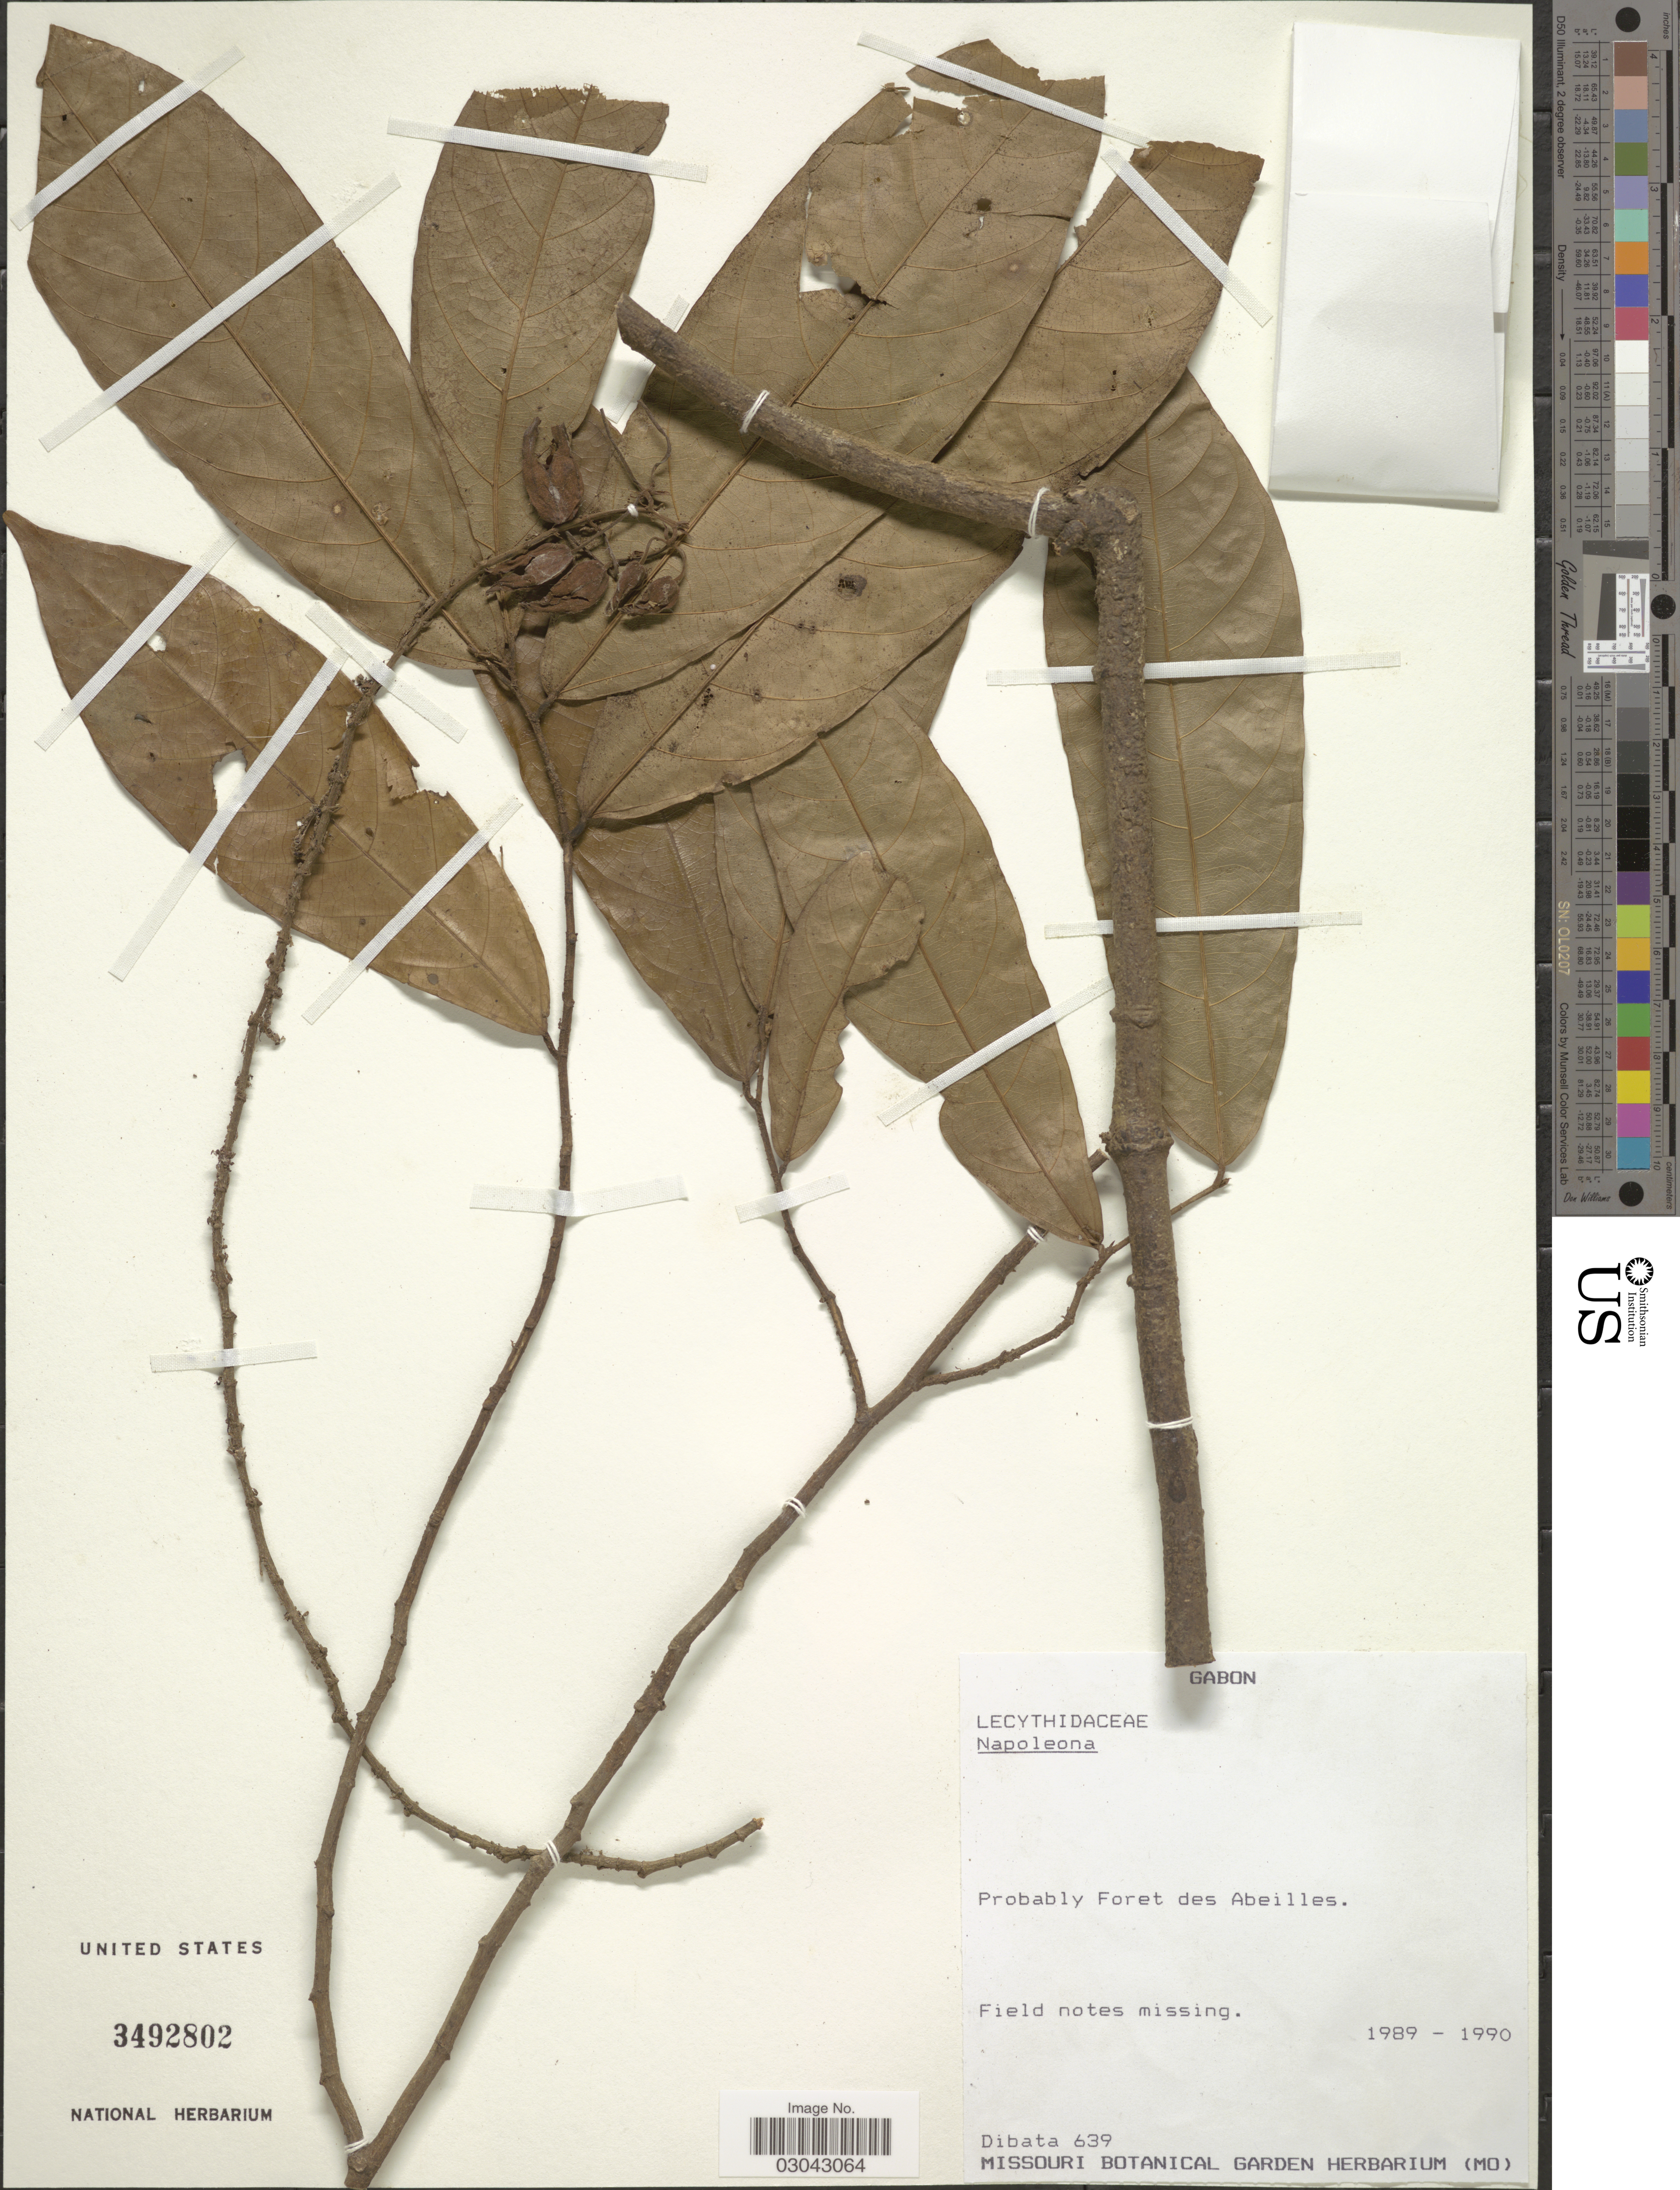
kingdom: Plantae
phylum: Tracheophyta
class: Magnoliopsida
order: Ericales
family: Lecythidaceae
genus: Napoleonaea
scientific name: Napoleonaea sp.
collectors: Dibata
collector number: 639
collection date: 1989/1990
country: Gabon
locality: Probably Foret des Abeilles.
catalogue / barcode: US 3492802